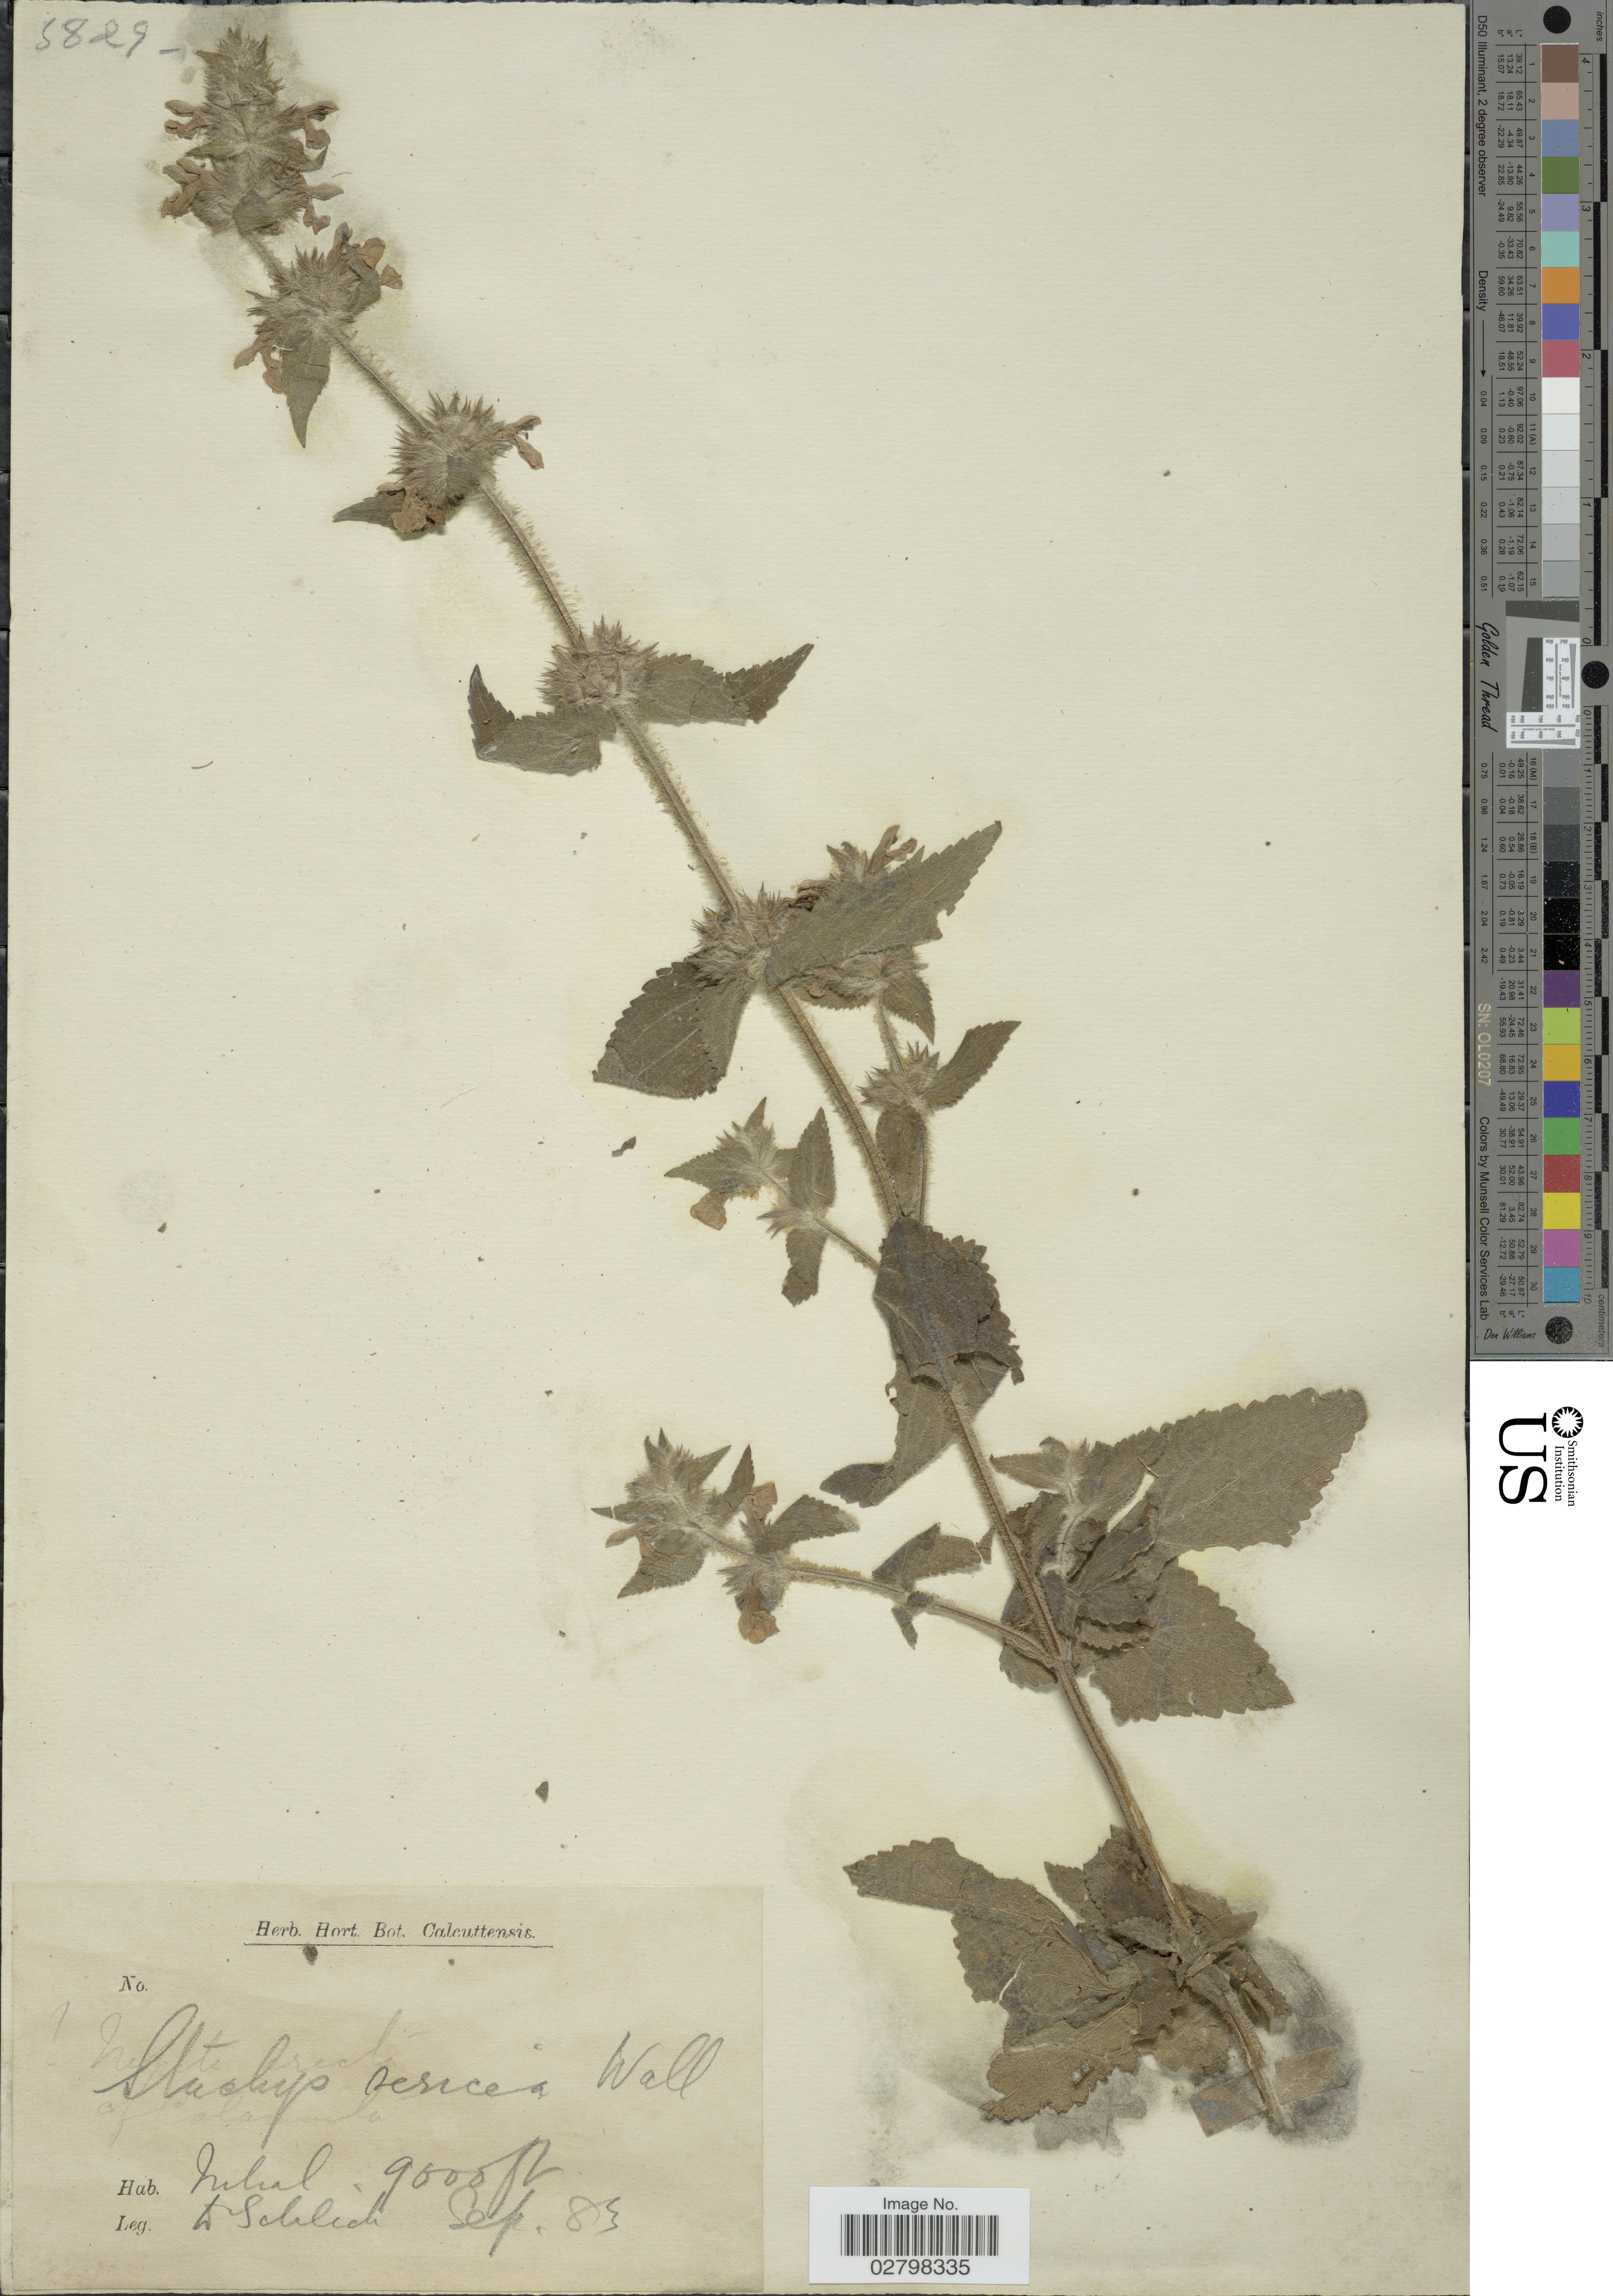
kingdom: Plantae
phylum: Tracheophyta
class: Magnoliopsida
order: Lamiales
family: Lamiaceae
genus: Stachys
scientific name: Stachys splendens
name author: Wall. ex Benth.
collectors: -. Schlich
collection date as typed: Transcribed d/m/y: /9/83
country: India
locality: Nikal [interpreted].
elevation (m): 2743